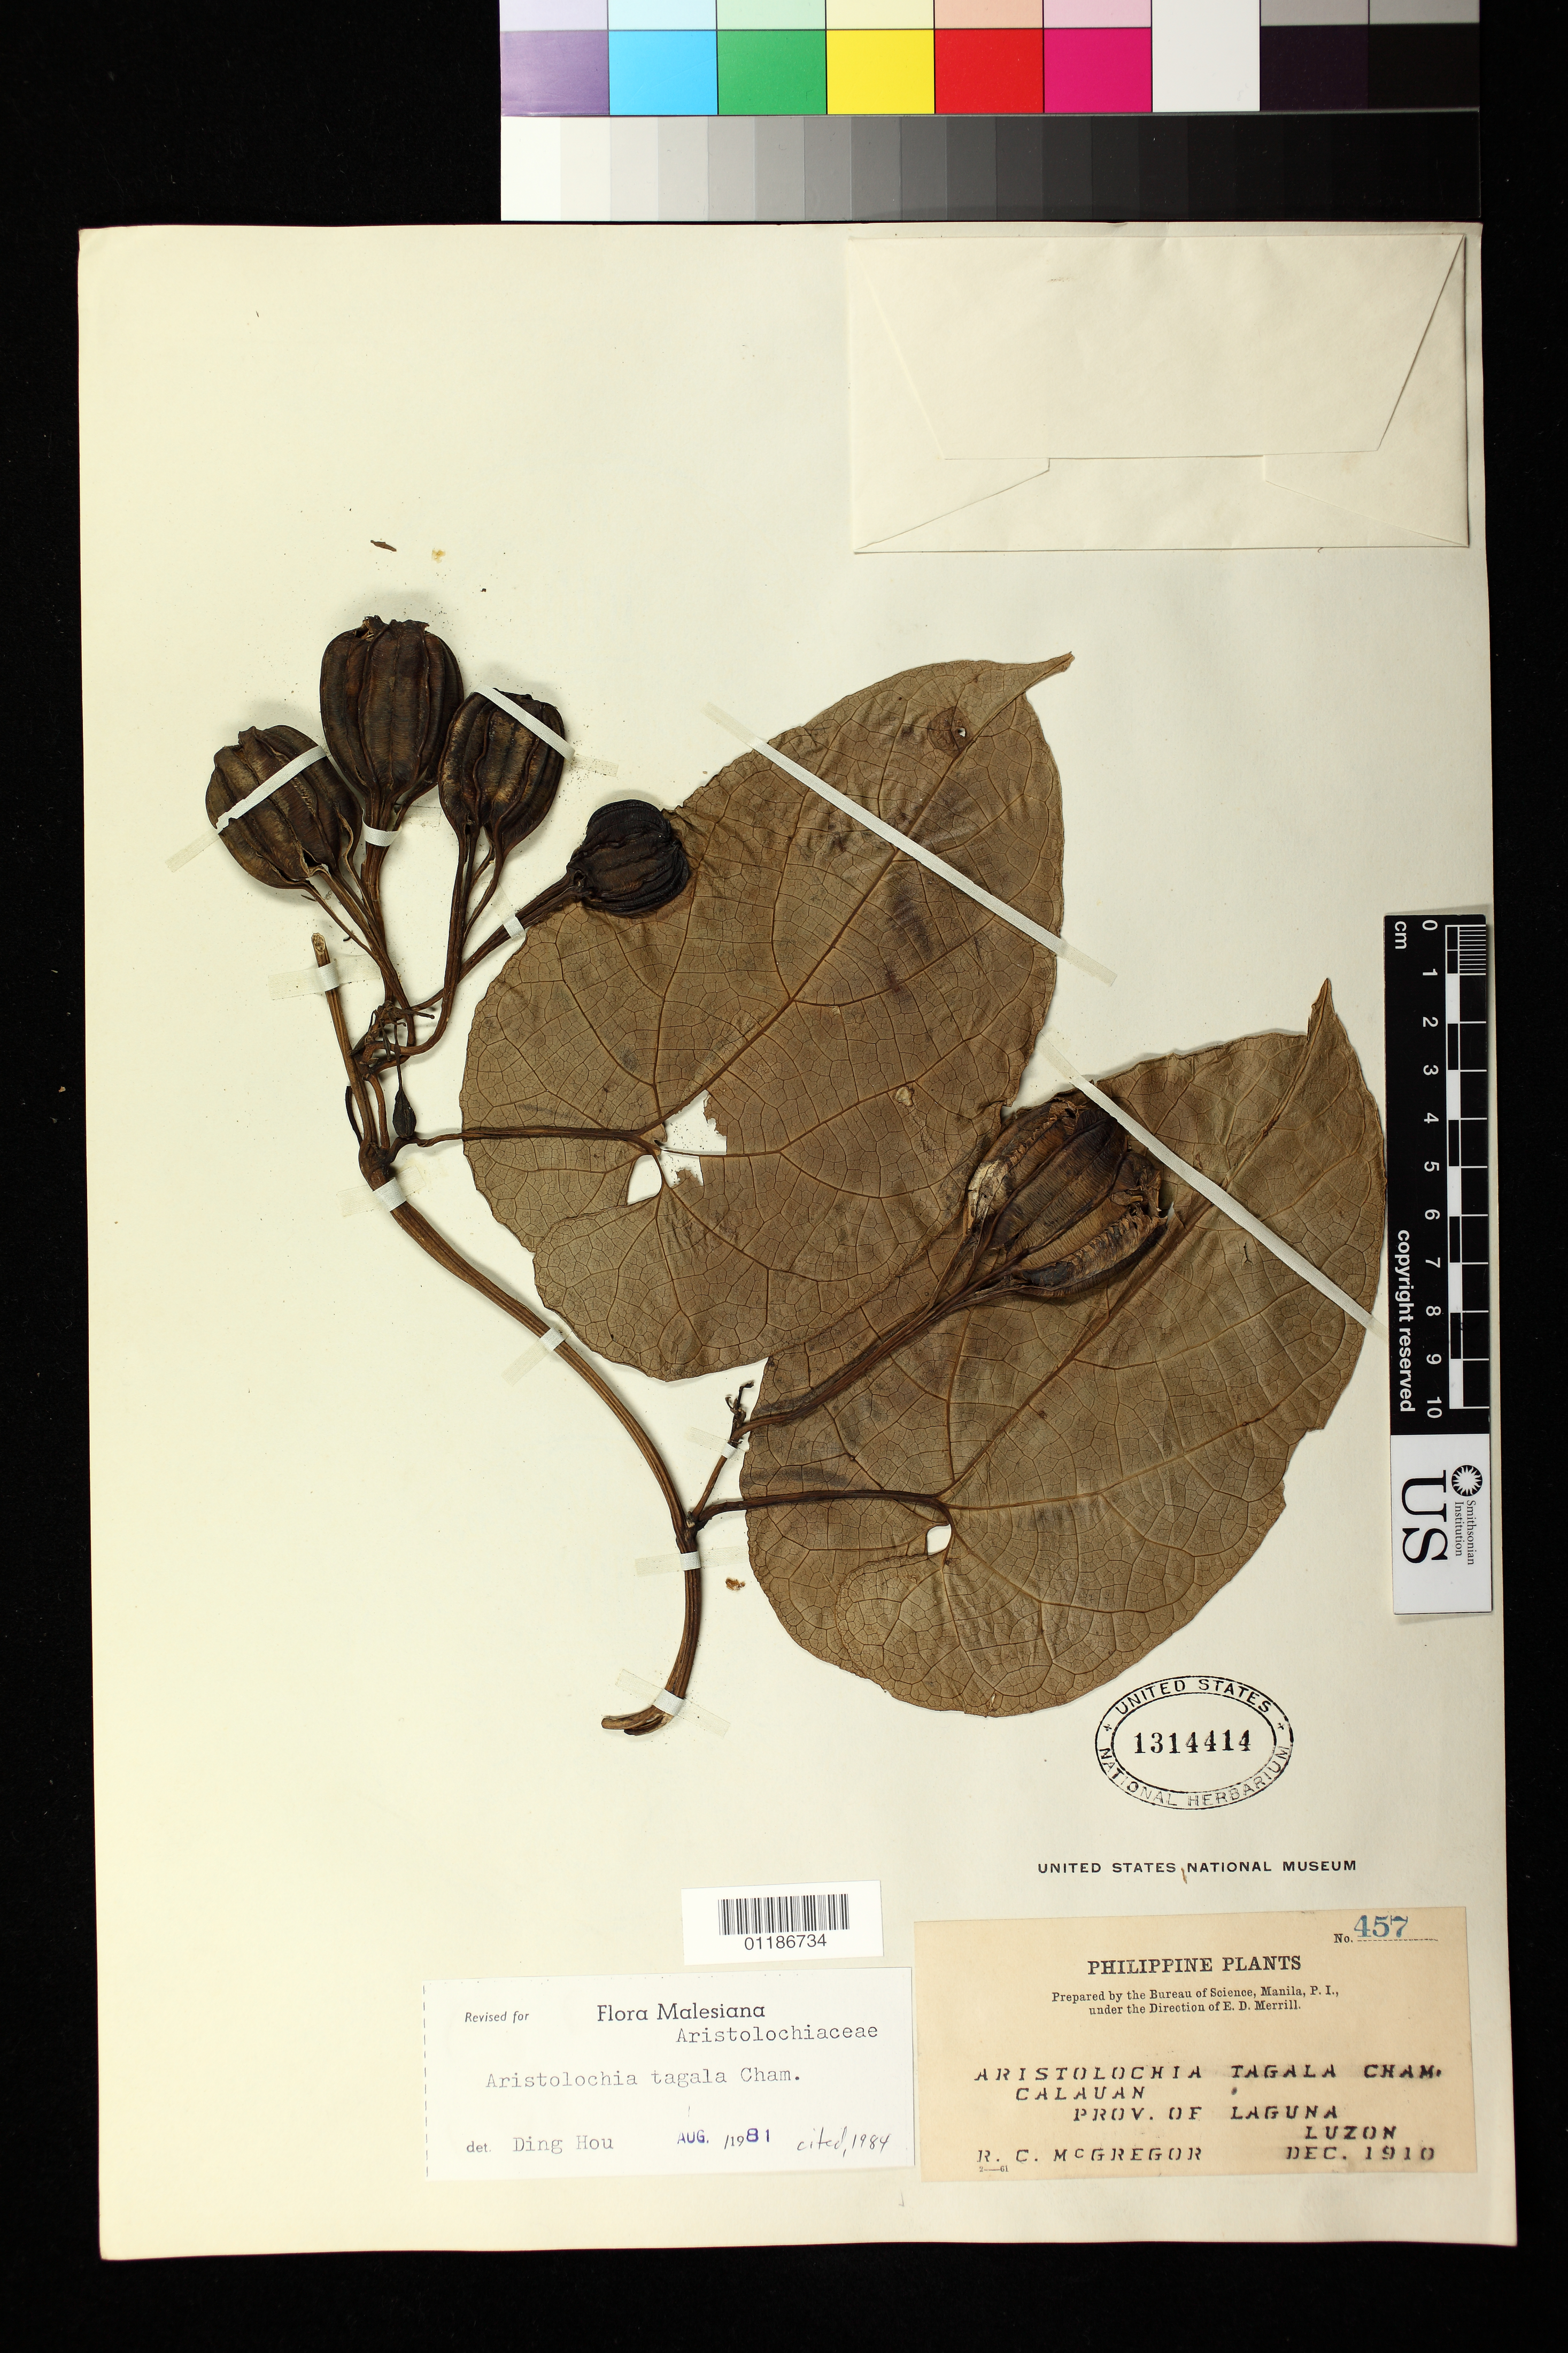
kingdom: Plantae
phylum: Tracheophyta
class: Magnoliopsida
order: Piperales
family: Aristolochiaceae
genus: Aristolochia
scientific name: Aristolochia tagala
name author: Cham.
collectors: R. C. McGregor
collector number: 457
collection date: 1910-12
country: Philippines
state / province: Calabarzon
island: Luzon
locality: Calauan, Province of Luguna. Luzon Island.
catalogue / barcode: US 1314414